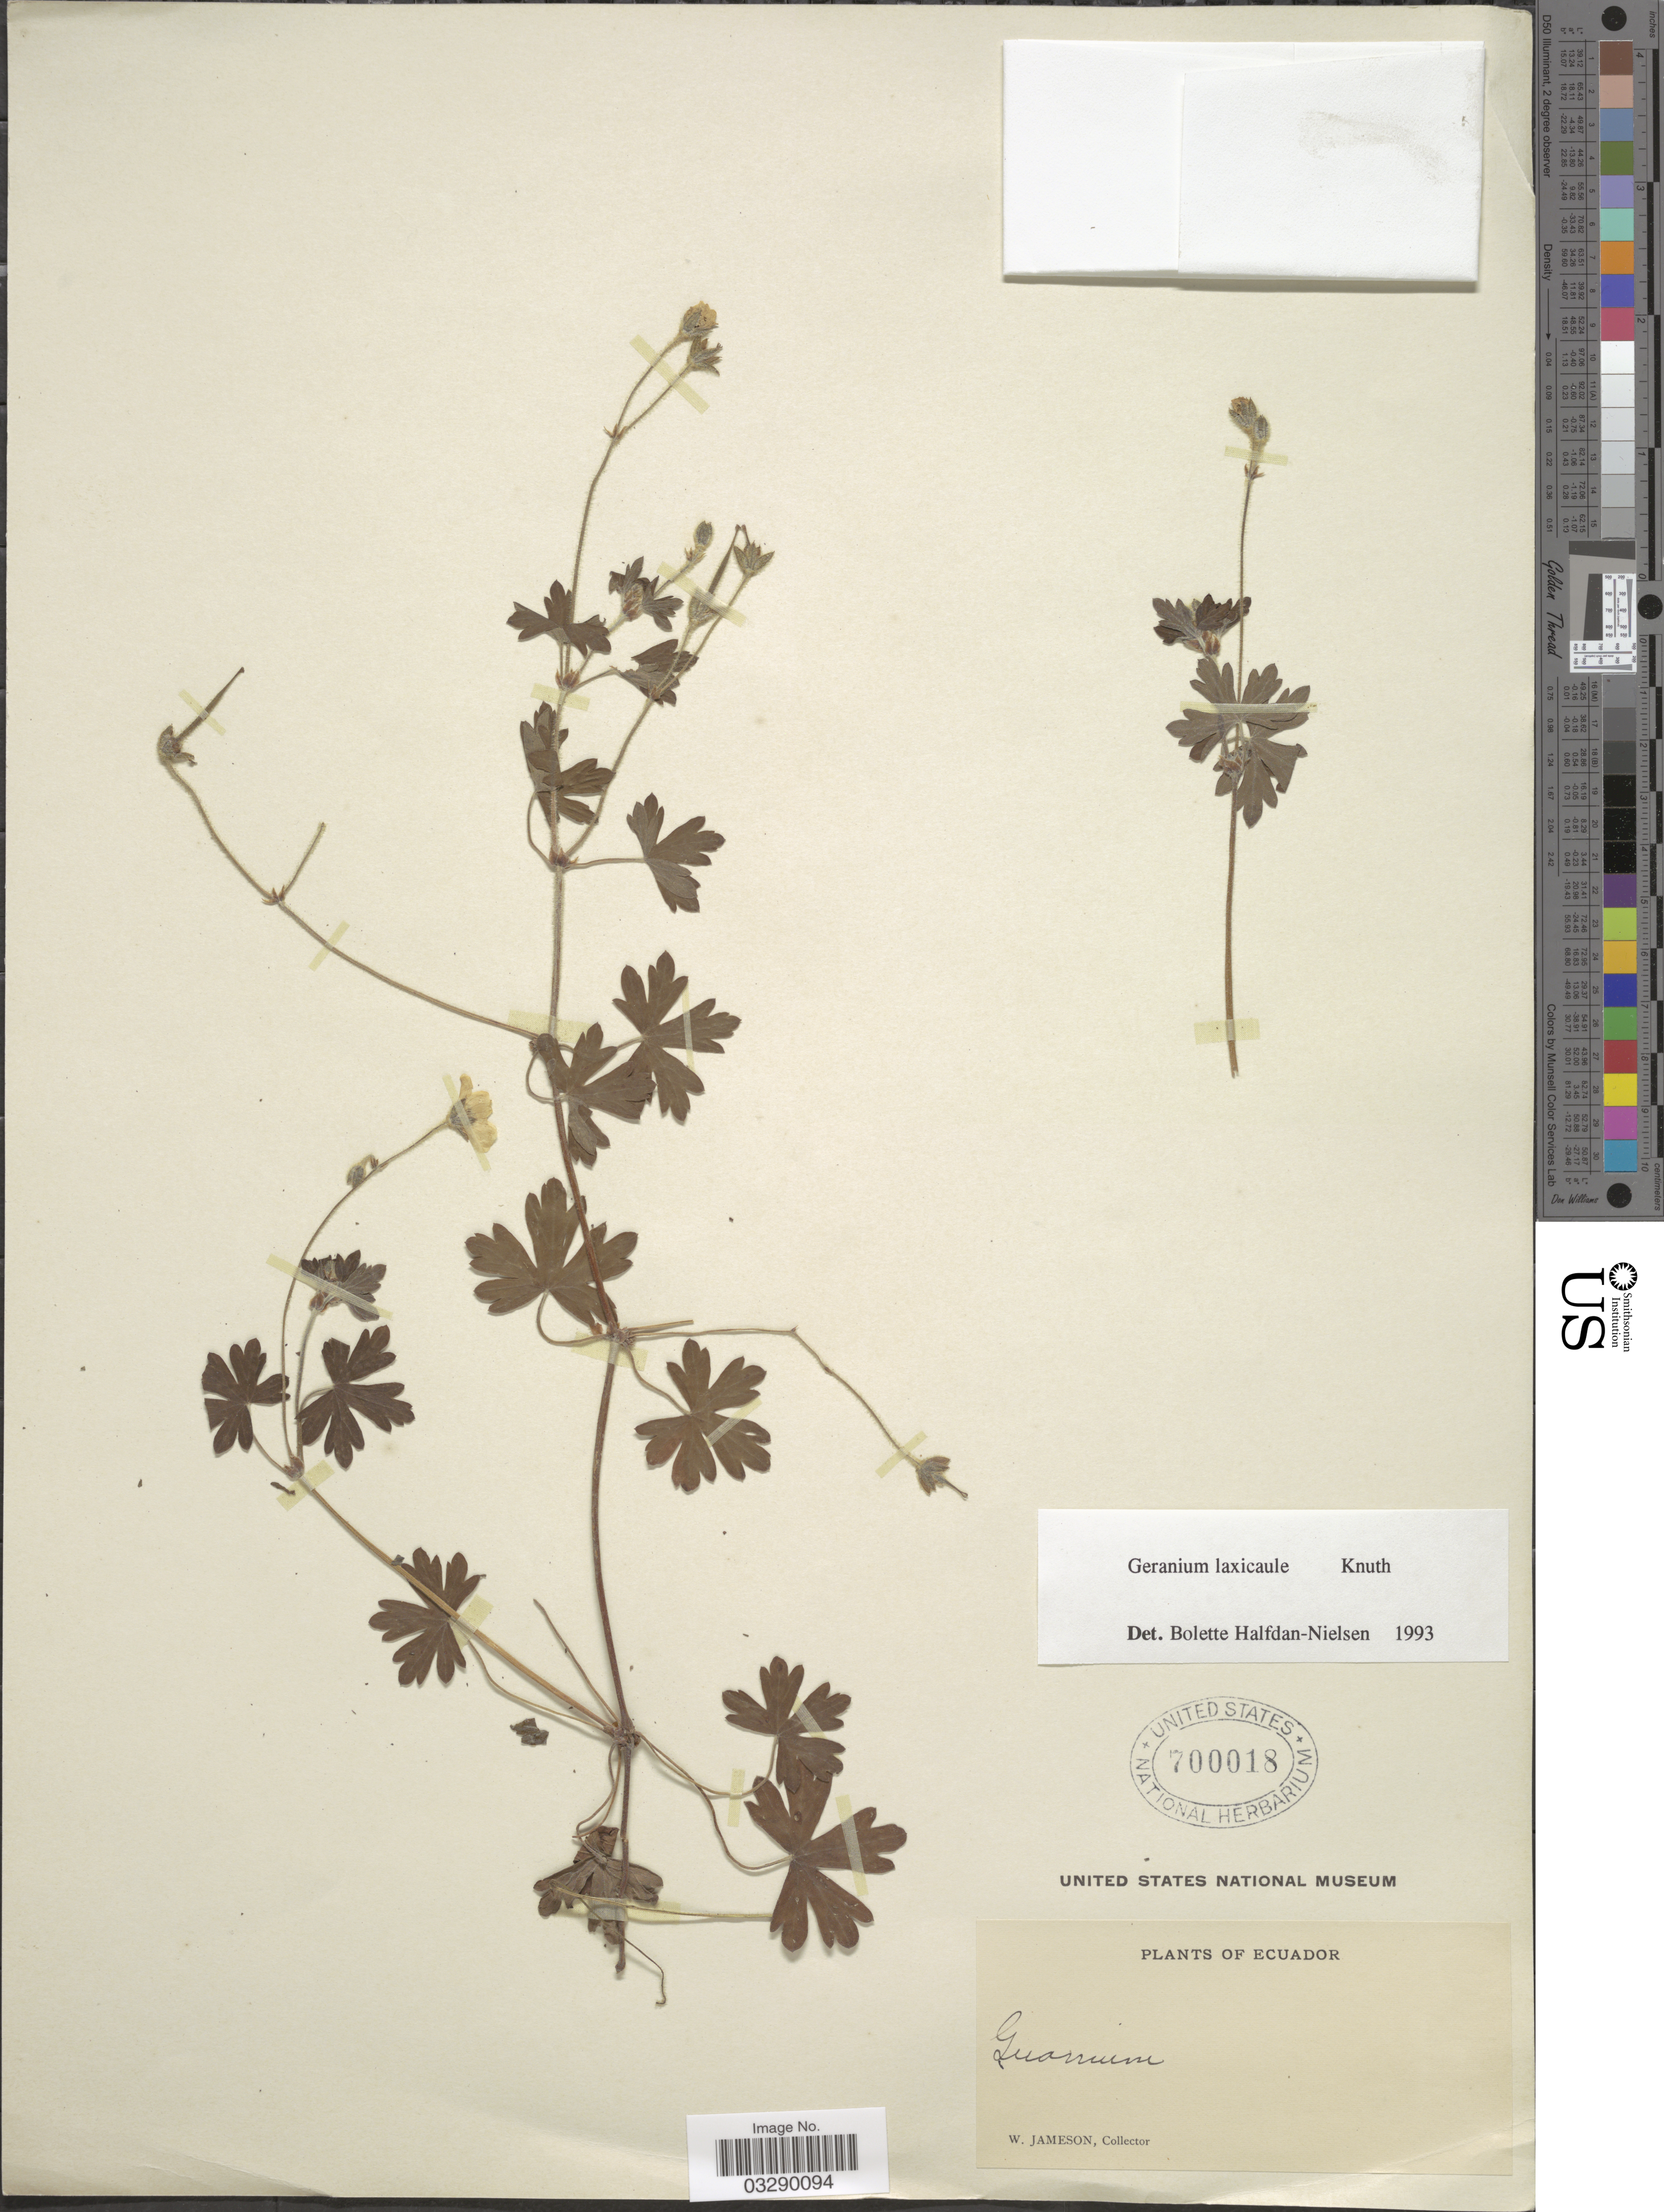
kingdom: Plantae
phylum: Tracheophyta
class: Magnoliopsida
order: Geraniales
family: Geraniaceae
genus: Geranium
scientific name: Geranium laxicaule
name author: R. Knuth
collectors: W. Jameson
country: Ecuador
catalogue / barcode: US 700018